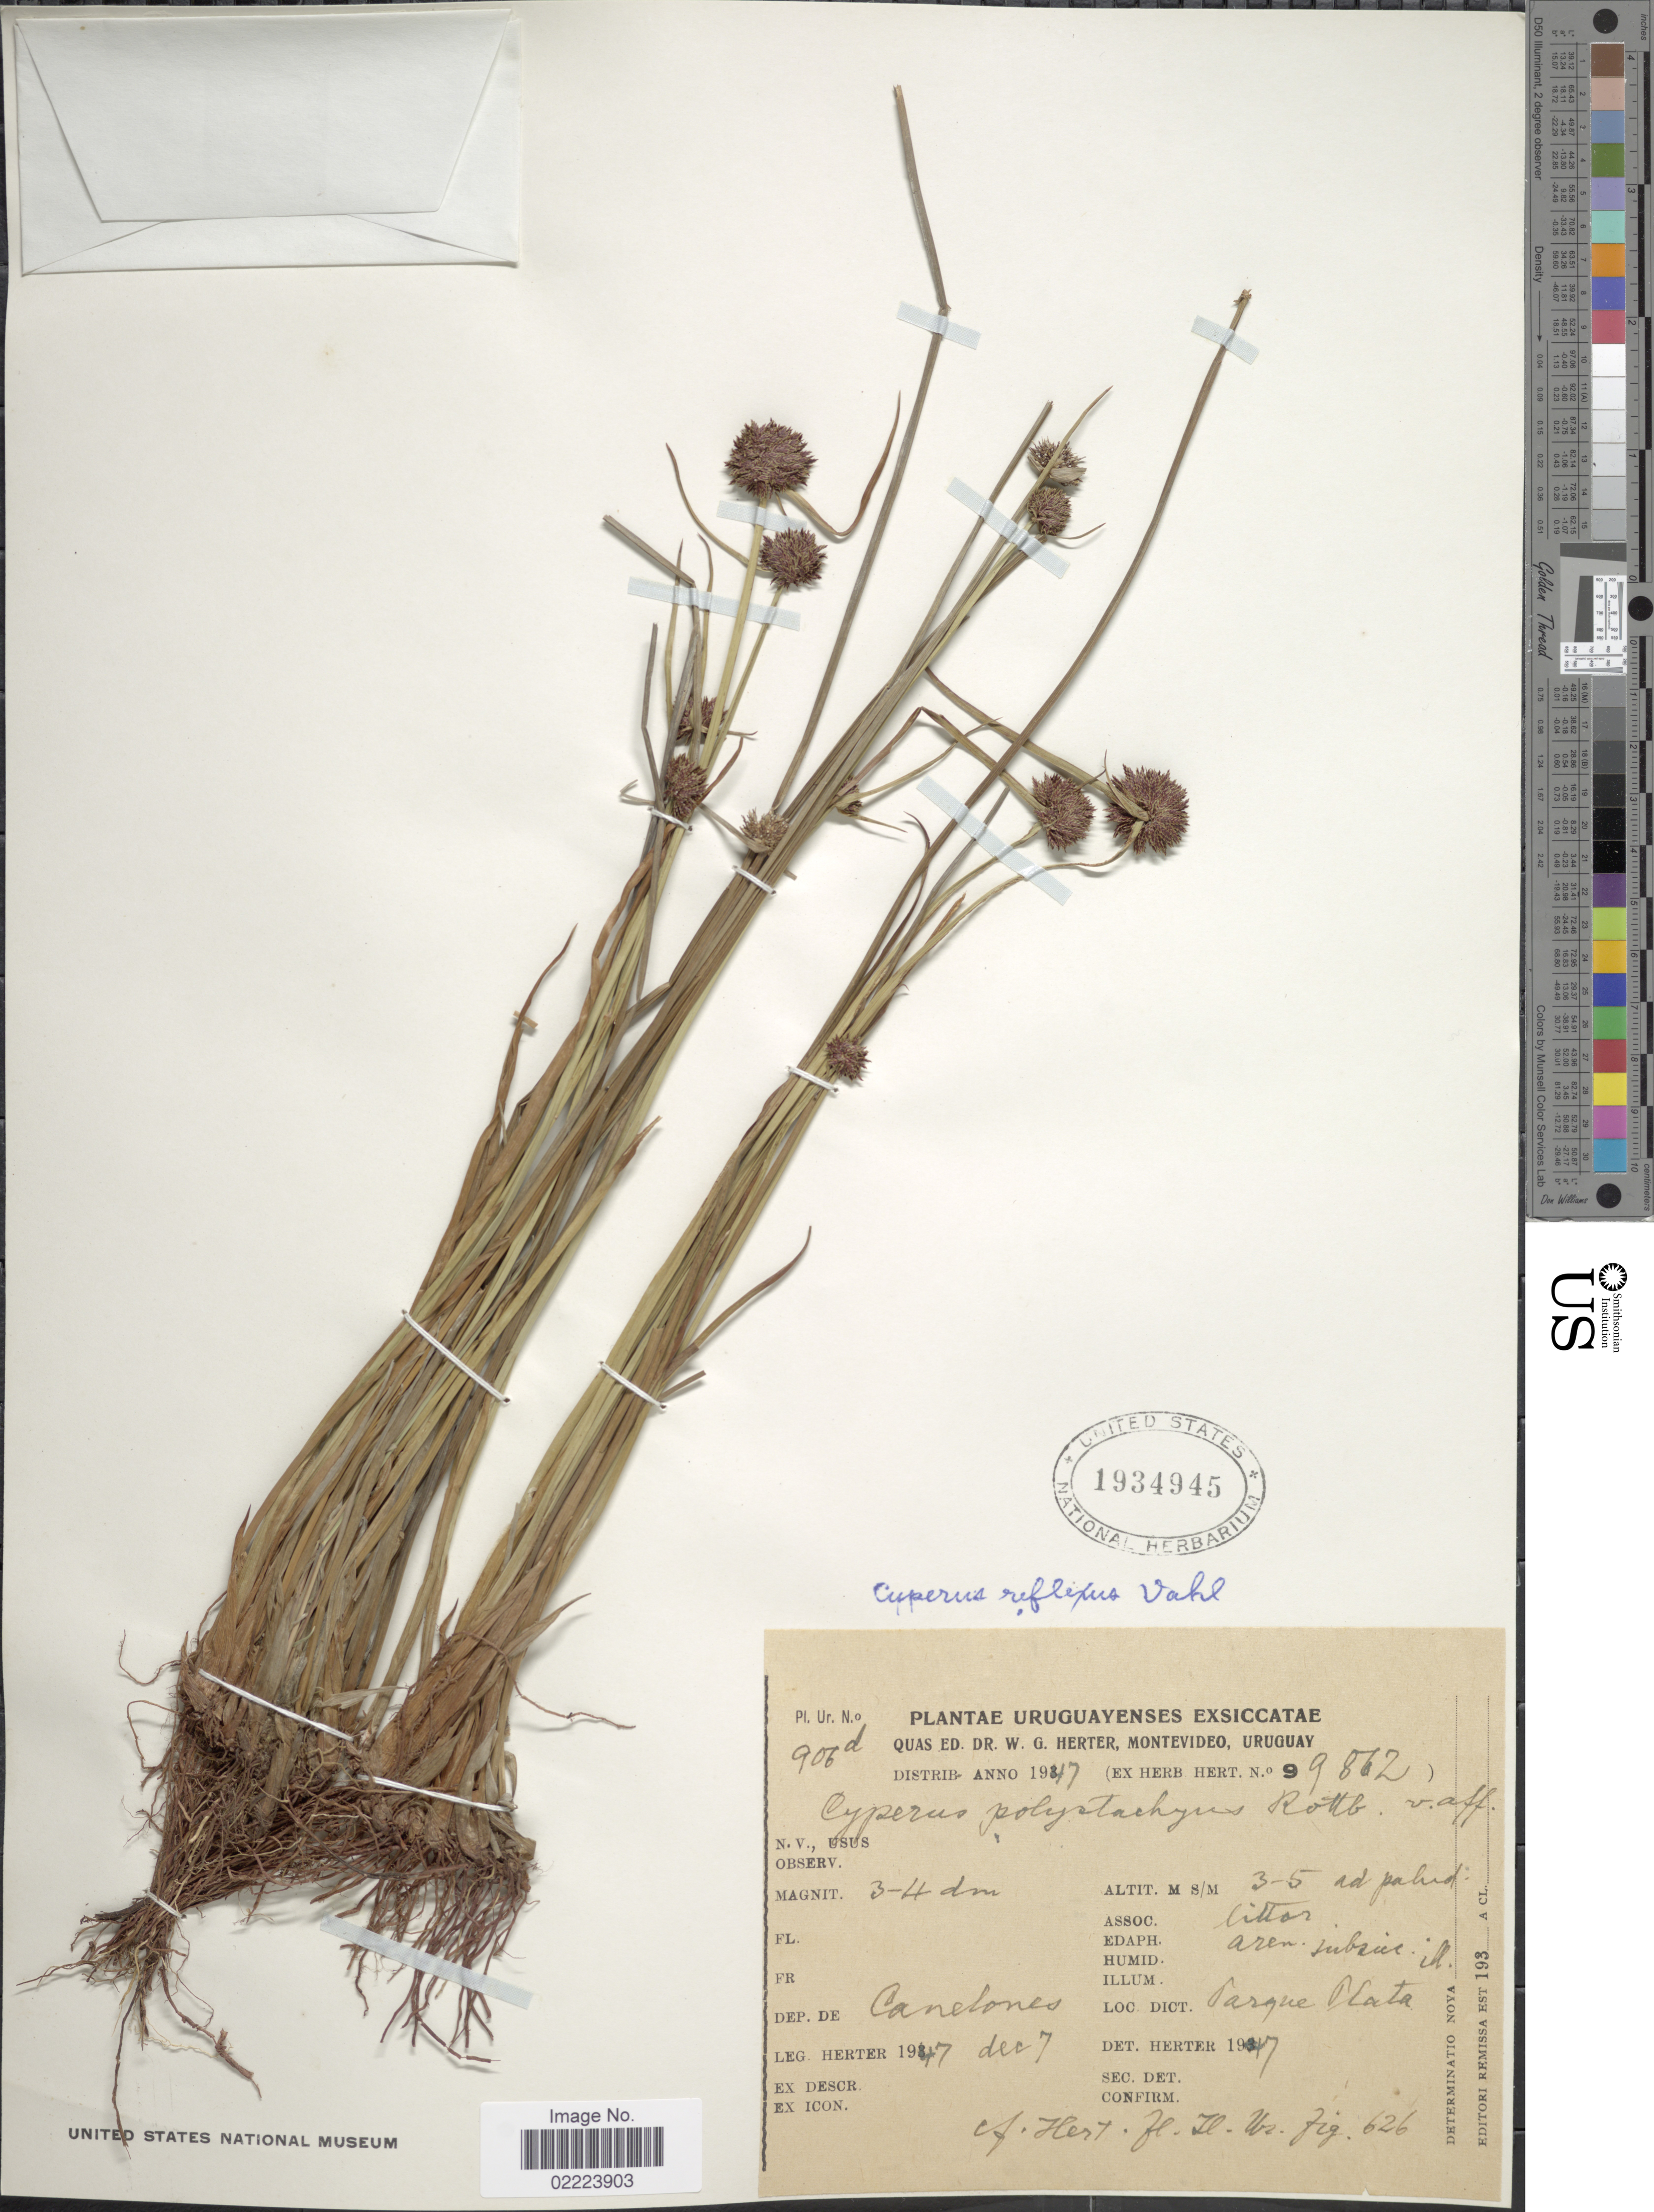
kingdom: Plantae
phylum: Tracheophyta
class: Liliopsida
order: Poales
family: Cyperaceae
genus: Cyperus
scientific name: Cyperus reflexus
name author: Vahl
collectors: W. G. Herter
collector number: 906d/99862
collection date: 1947-12-07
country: Uruguay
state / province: Canelones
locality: Dep. de Canelones, Parque Plata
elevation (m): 3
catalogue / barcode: US 1934945